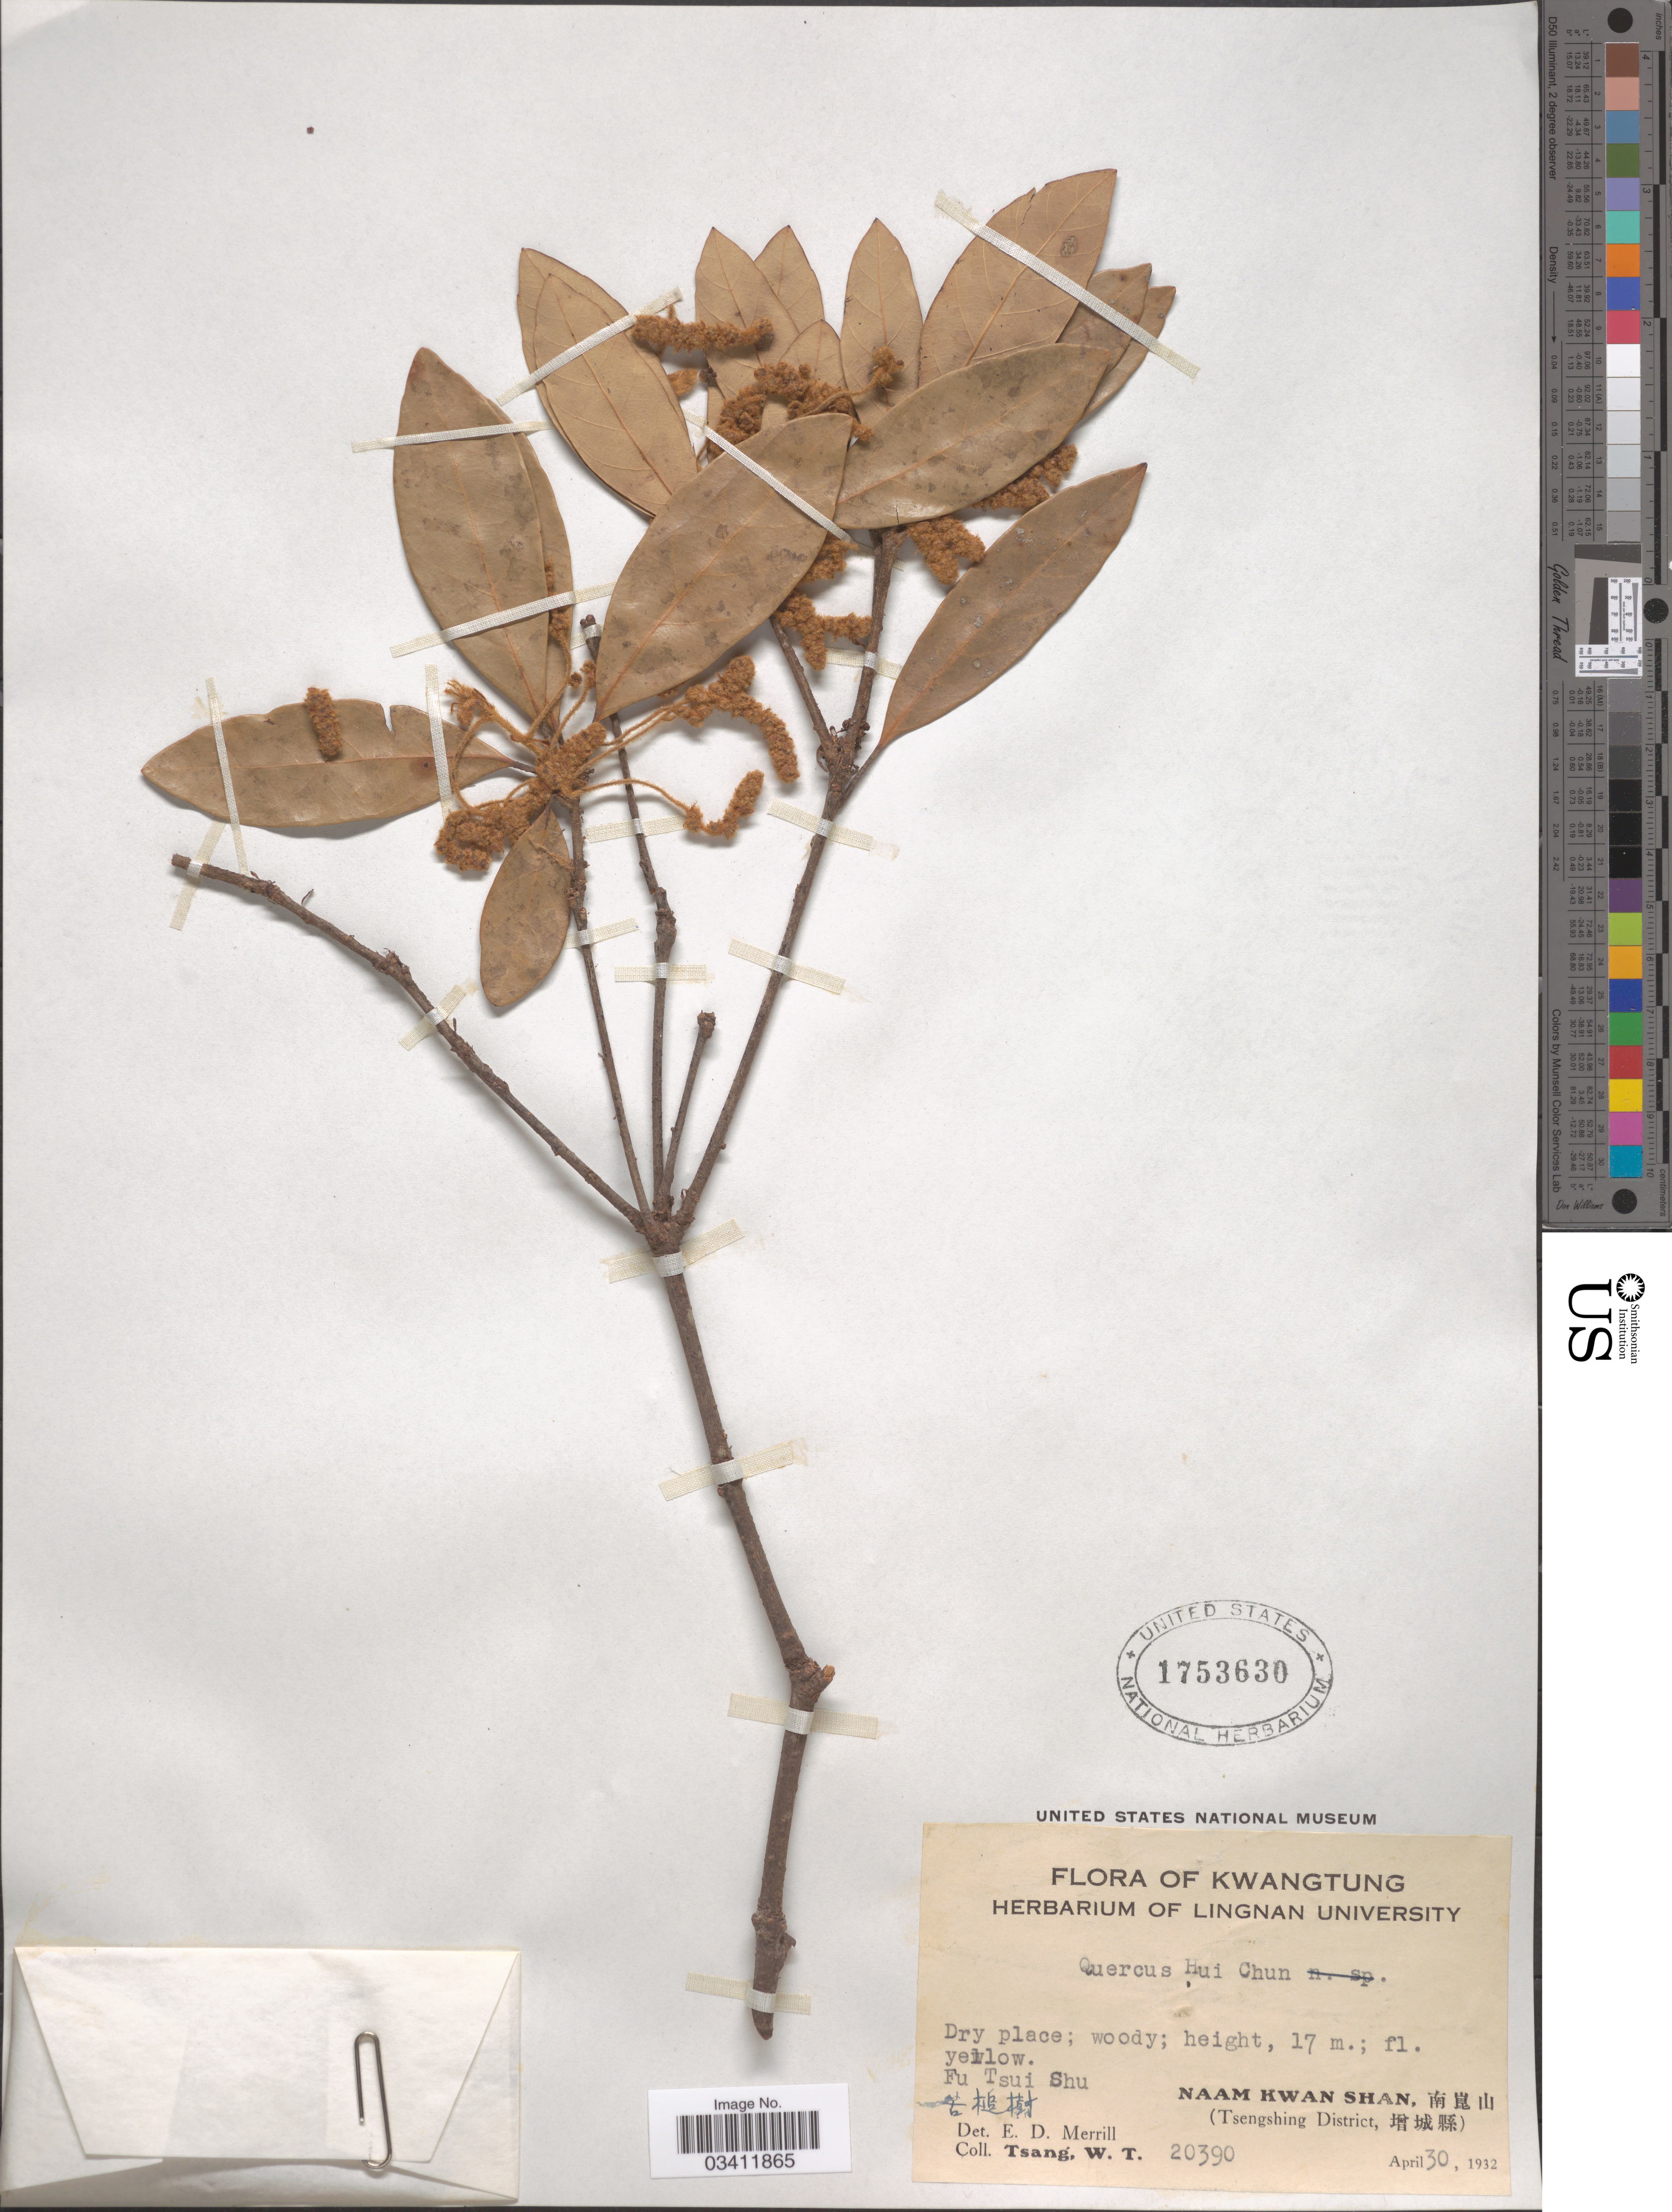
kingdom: Plantae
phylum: Tracheophyta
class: Magnoliopsida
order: Fagales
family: Fagaceae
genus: Quercus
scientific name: Quercus hui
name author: Chun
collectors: W. T. Tsang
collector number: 20390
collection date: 1932-04-30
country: China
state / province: Guangdong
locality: Kwatung.Fu Tsui Shu. Naam Kwan Shan, (Tsengshing District.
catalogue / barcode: US 1753630